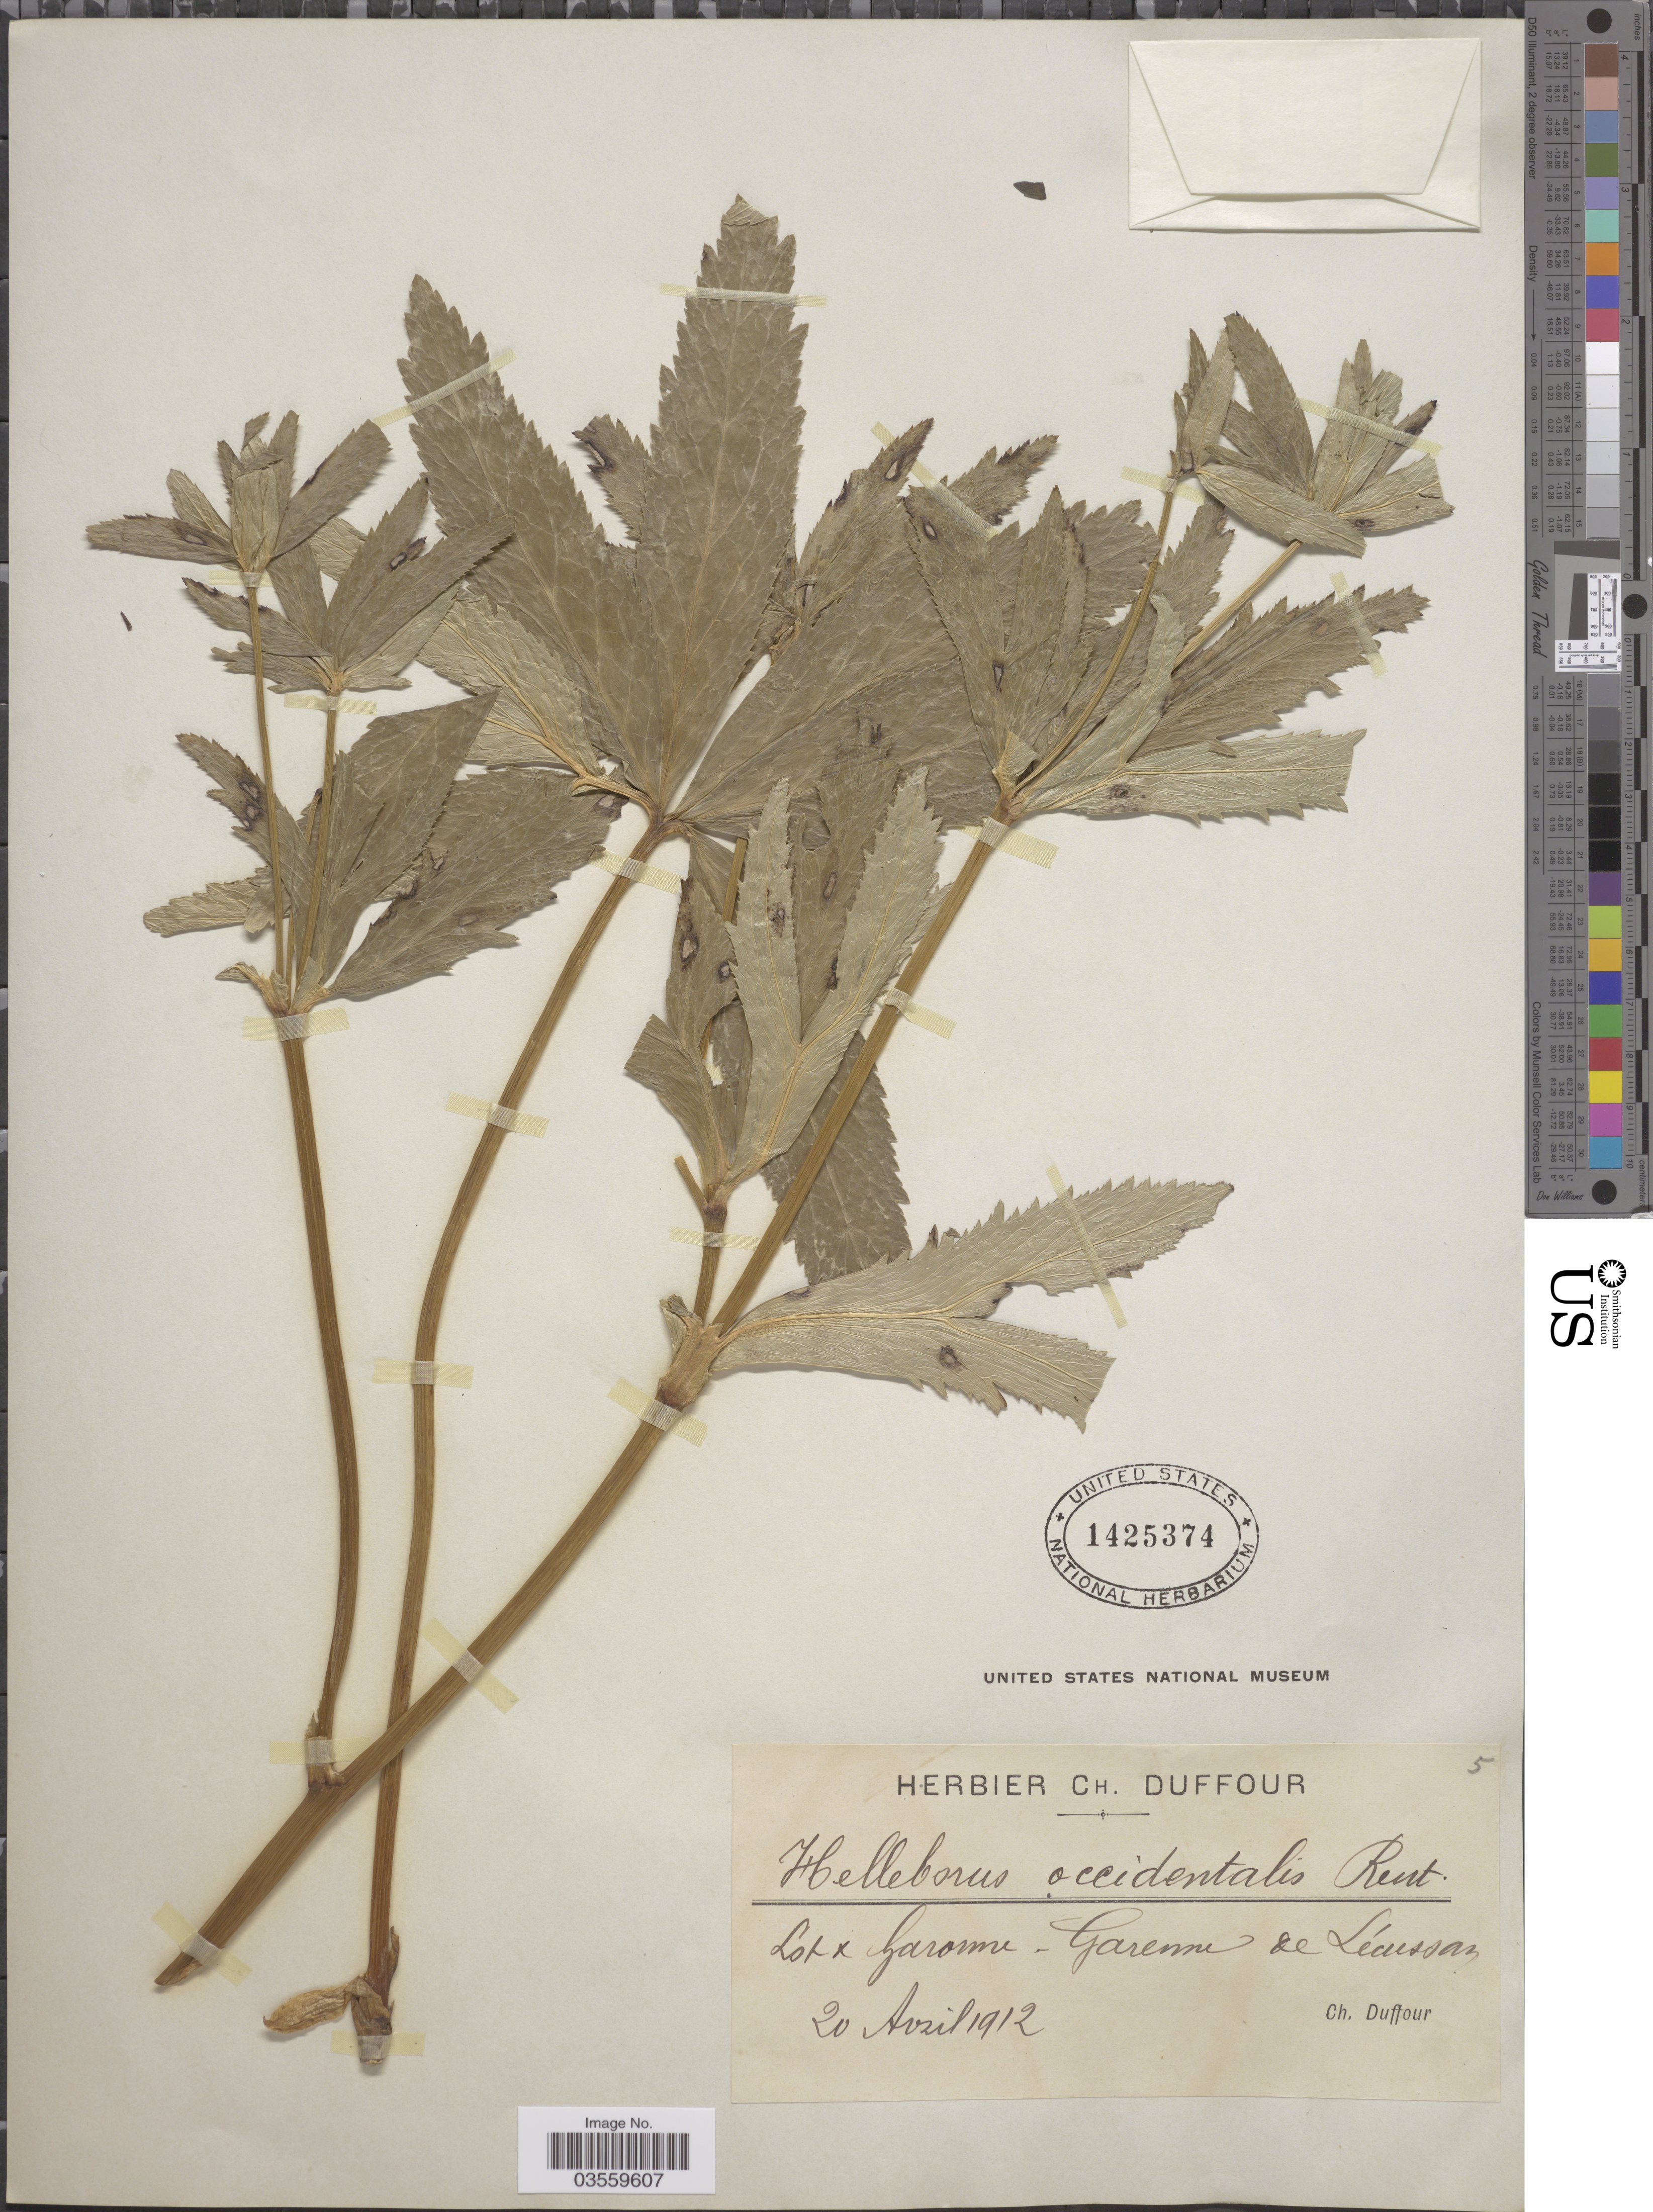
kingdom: Plantae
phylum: Tracheophyta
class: Magnoliopsida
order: Ranunculales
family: Ranunculaceae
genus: Helleborus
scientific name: Helleborus occidentalis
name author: Reut.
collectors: C. Duffour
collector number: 5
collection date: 1912-04-20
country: France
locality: Lot [Foreign script] Garonne- Garenne de Lécussan.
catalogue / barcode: US 1425374